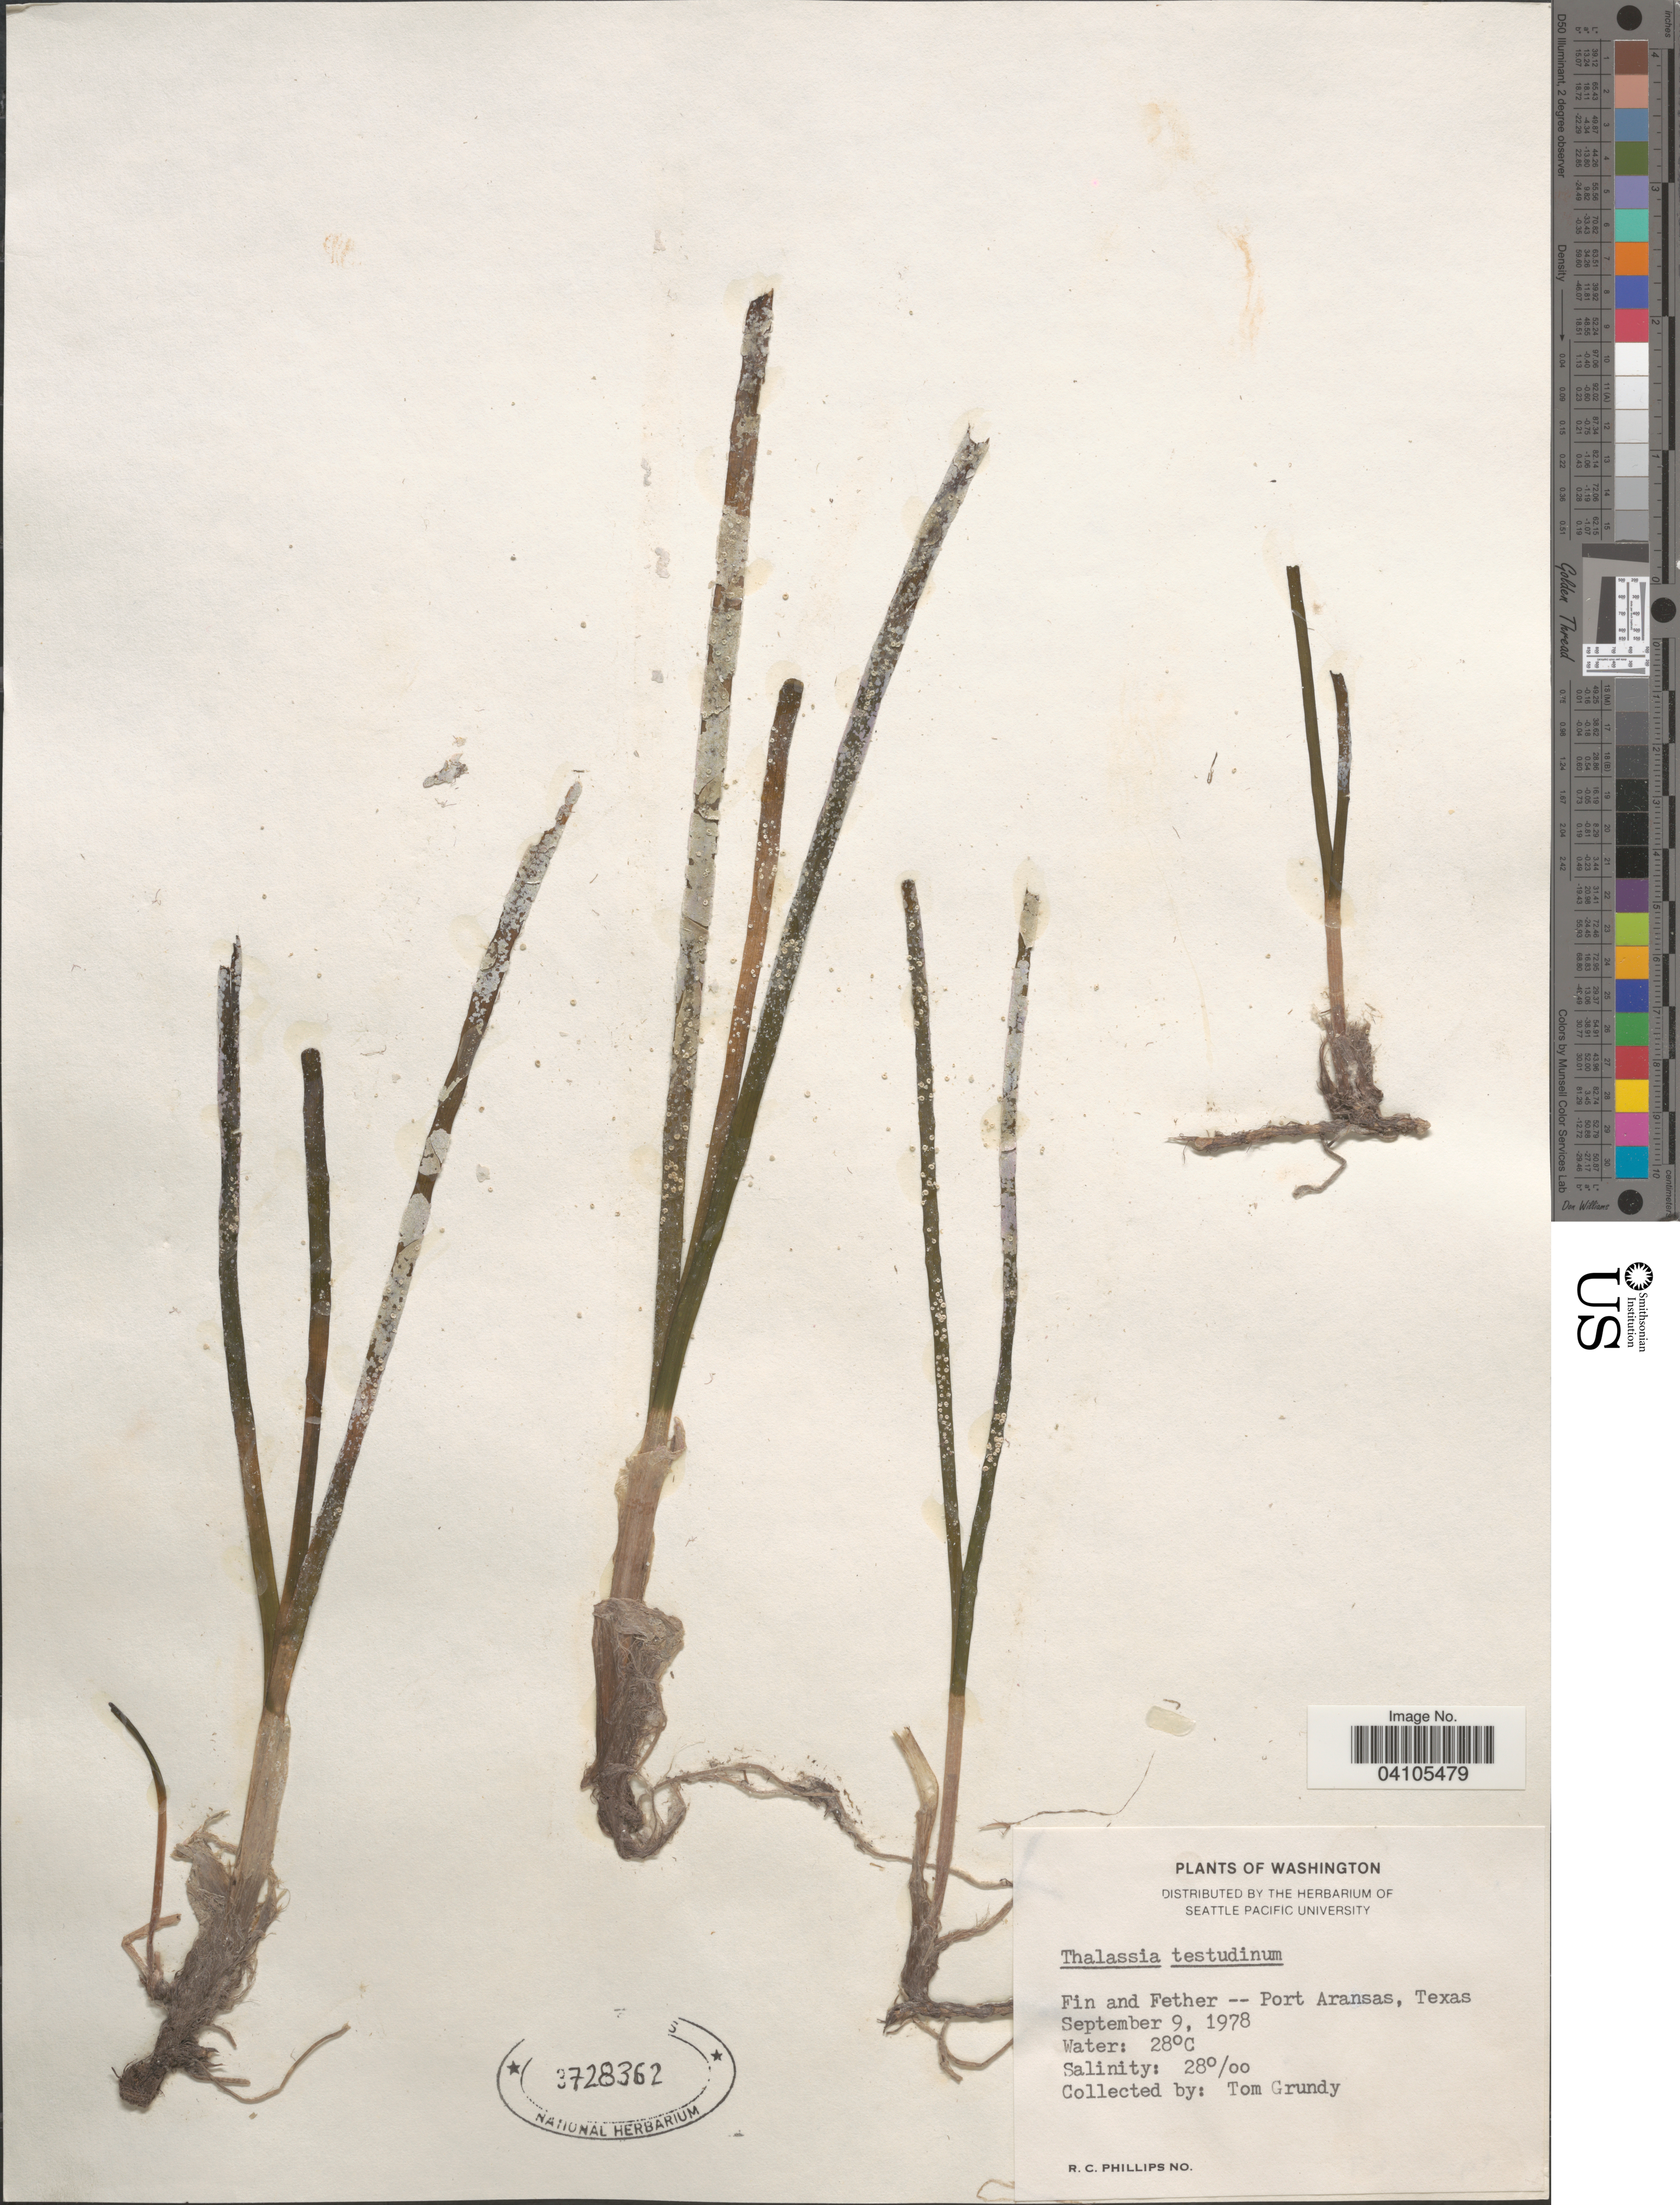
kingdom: Plantae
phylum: Tracheophyta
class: Liliopsida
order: Alismatales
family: Hydrocharitaceae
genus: Thalassia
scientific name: Thalassia testudinum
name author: Banks & Sol. ex K.D. Koenig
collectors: T. Grundy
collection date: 1978-09-09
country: United States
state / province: Texas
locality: Fin and Fether -- Port Aransas.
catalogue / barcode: US 3728362